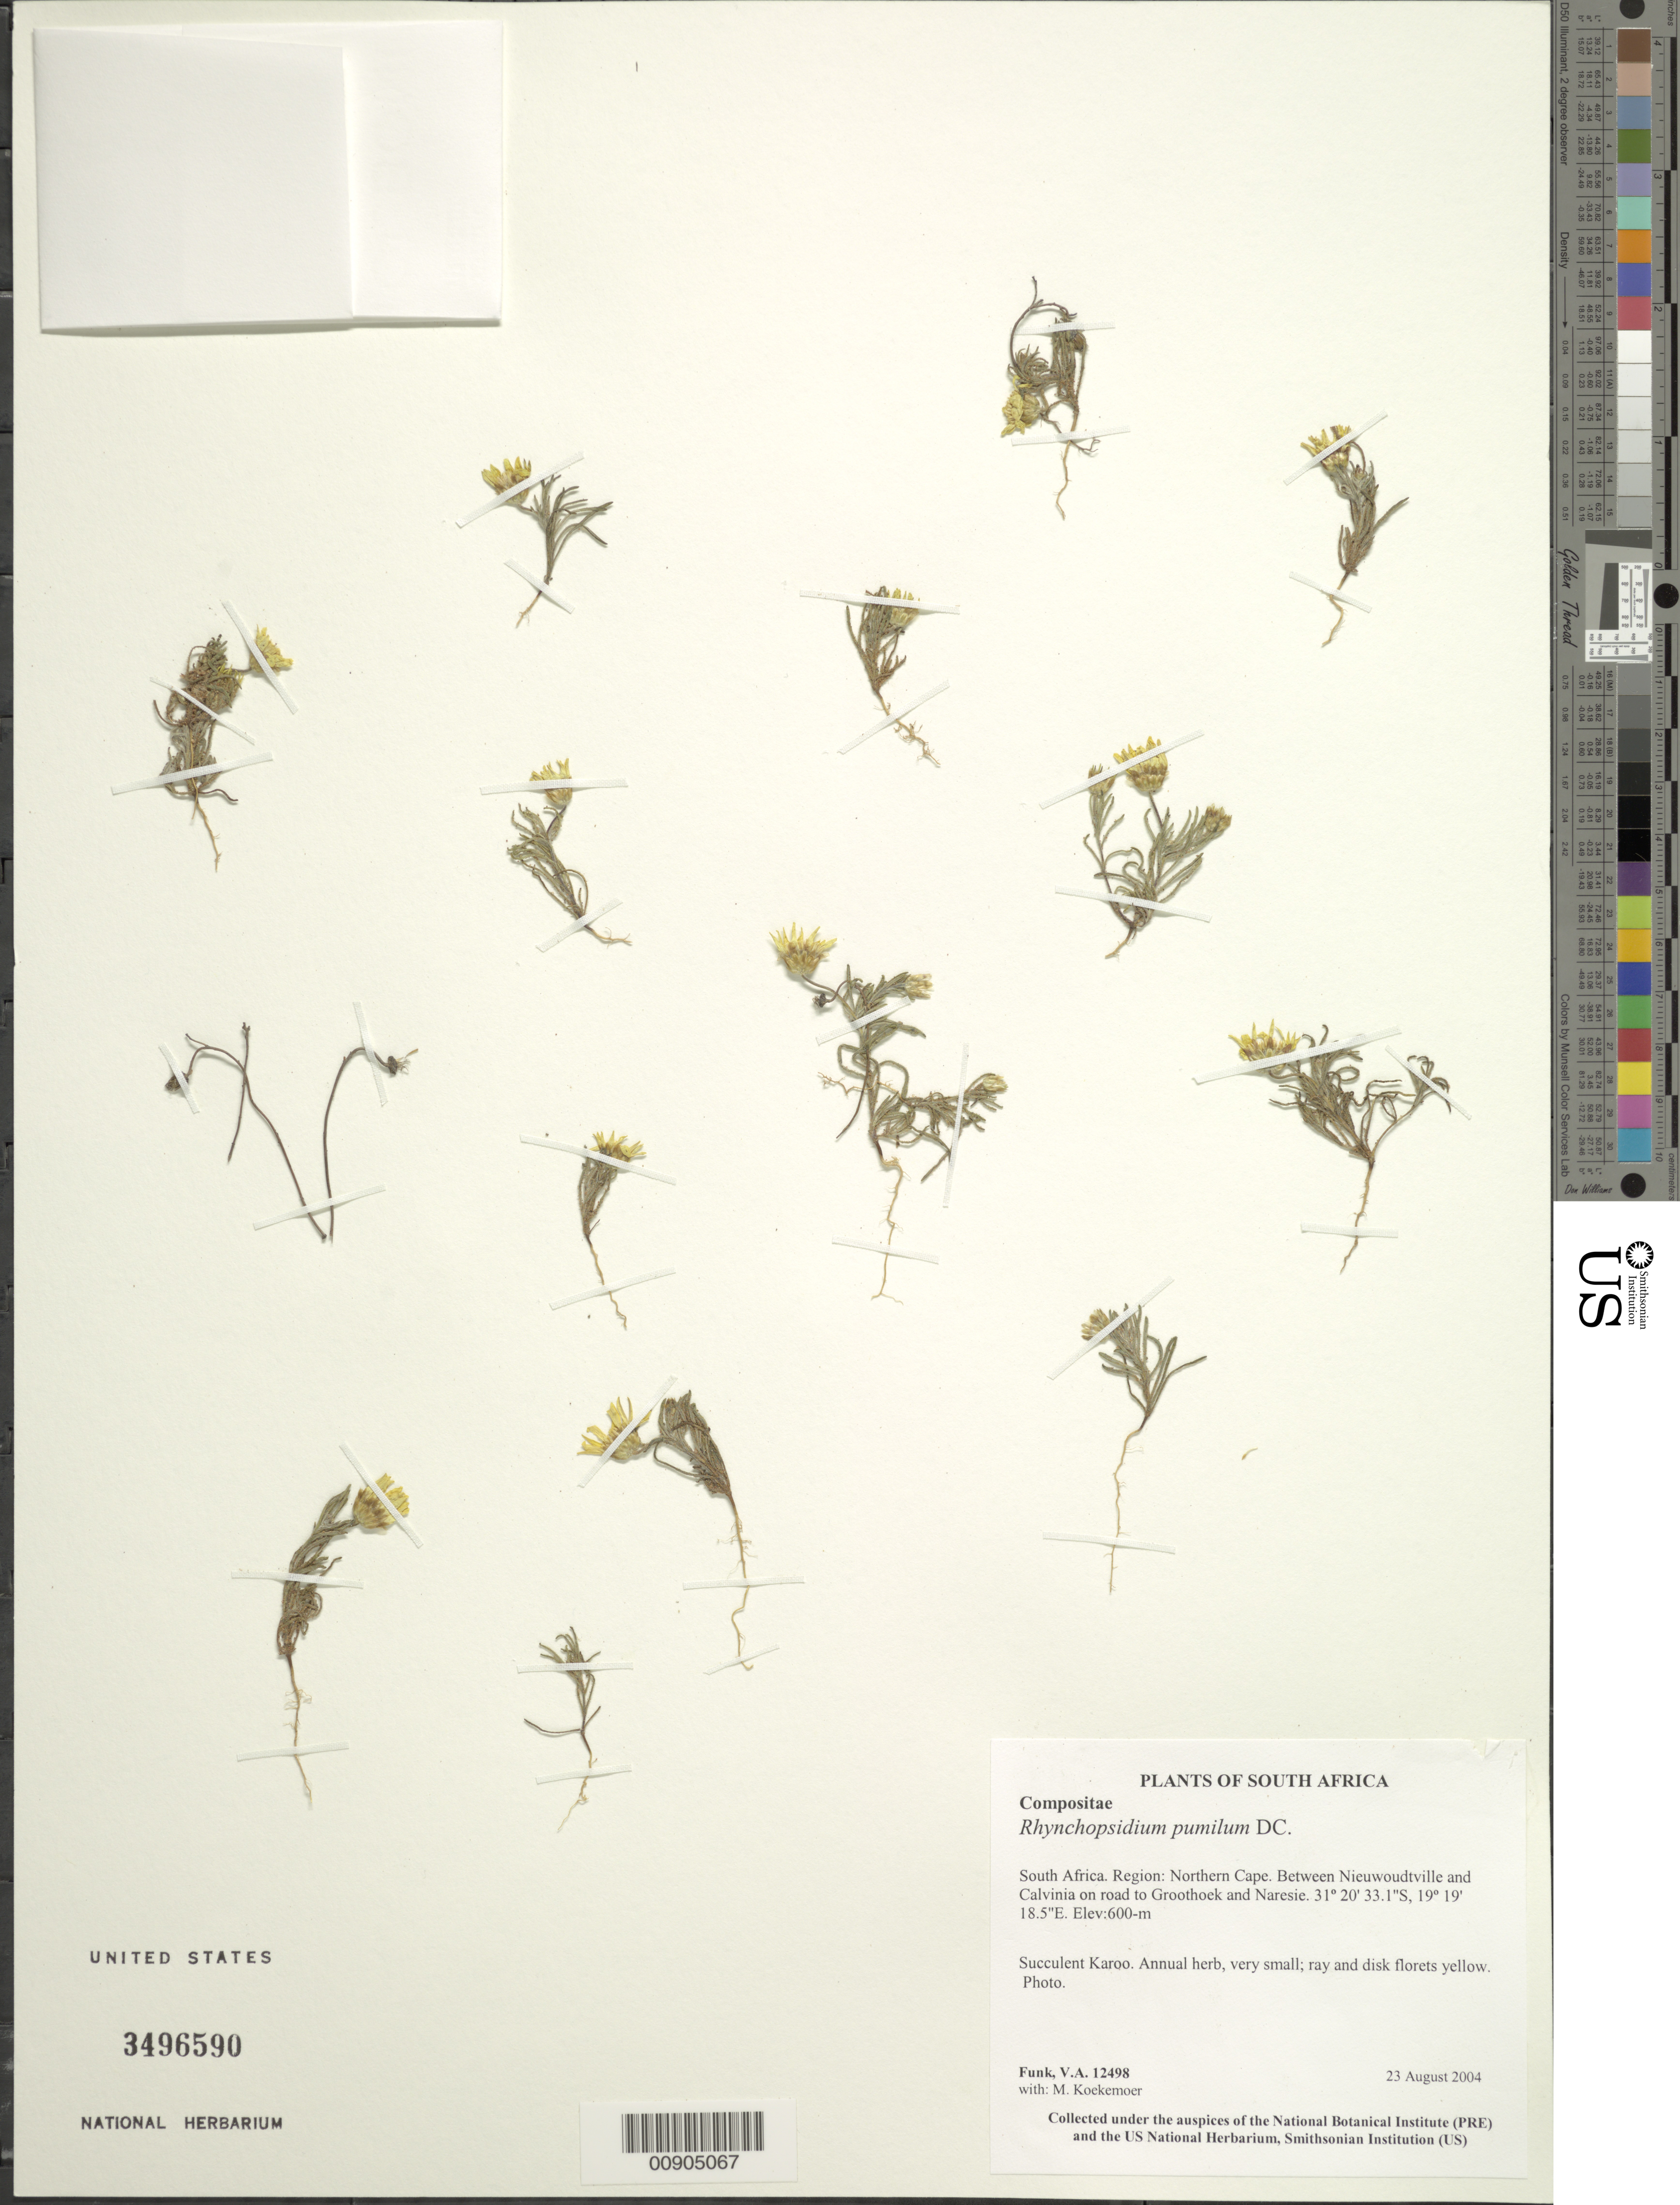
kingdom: Plantae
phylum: Tracheophyta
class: Magnoliopsida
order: Asterales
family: Asteraceae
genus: Rhynchopsidium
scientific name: Rhynchopsidium pumilum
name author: (L. f.) DC.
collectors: V. Funk & M. Koekemoer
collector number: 12498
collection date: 2004-08-23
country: South Africa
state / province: Northern Cape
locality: Between Nieuwoudville and Calvinia on road to Groothoek and Naresie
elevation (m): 600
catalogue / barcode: US 3496590